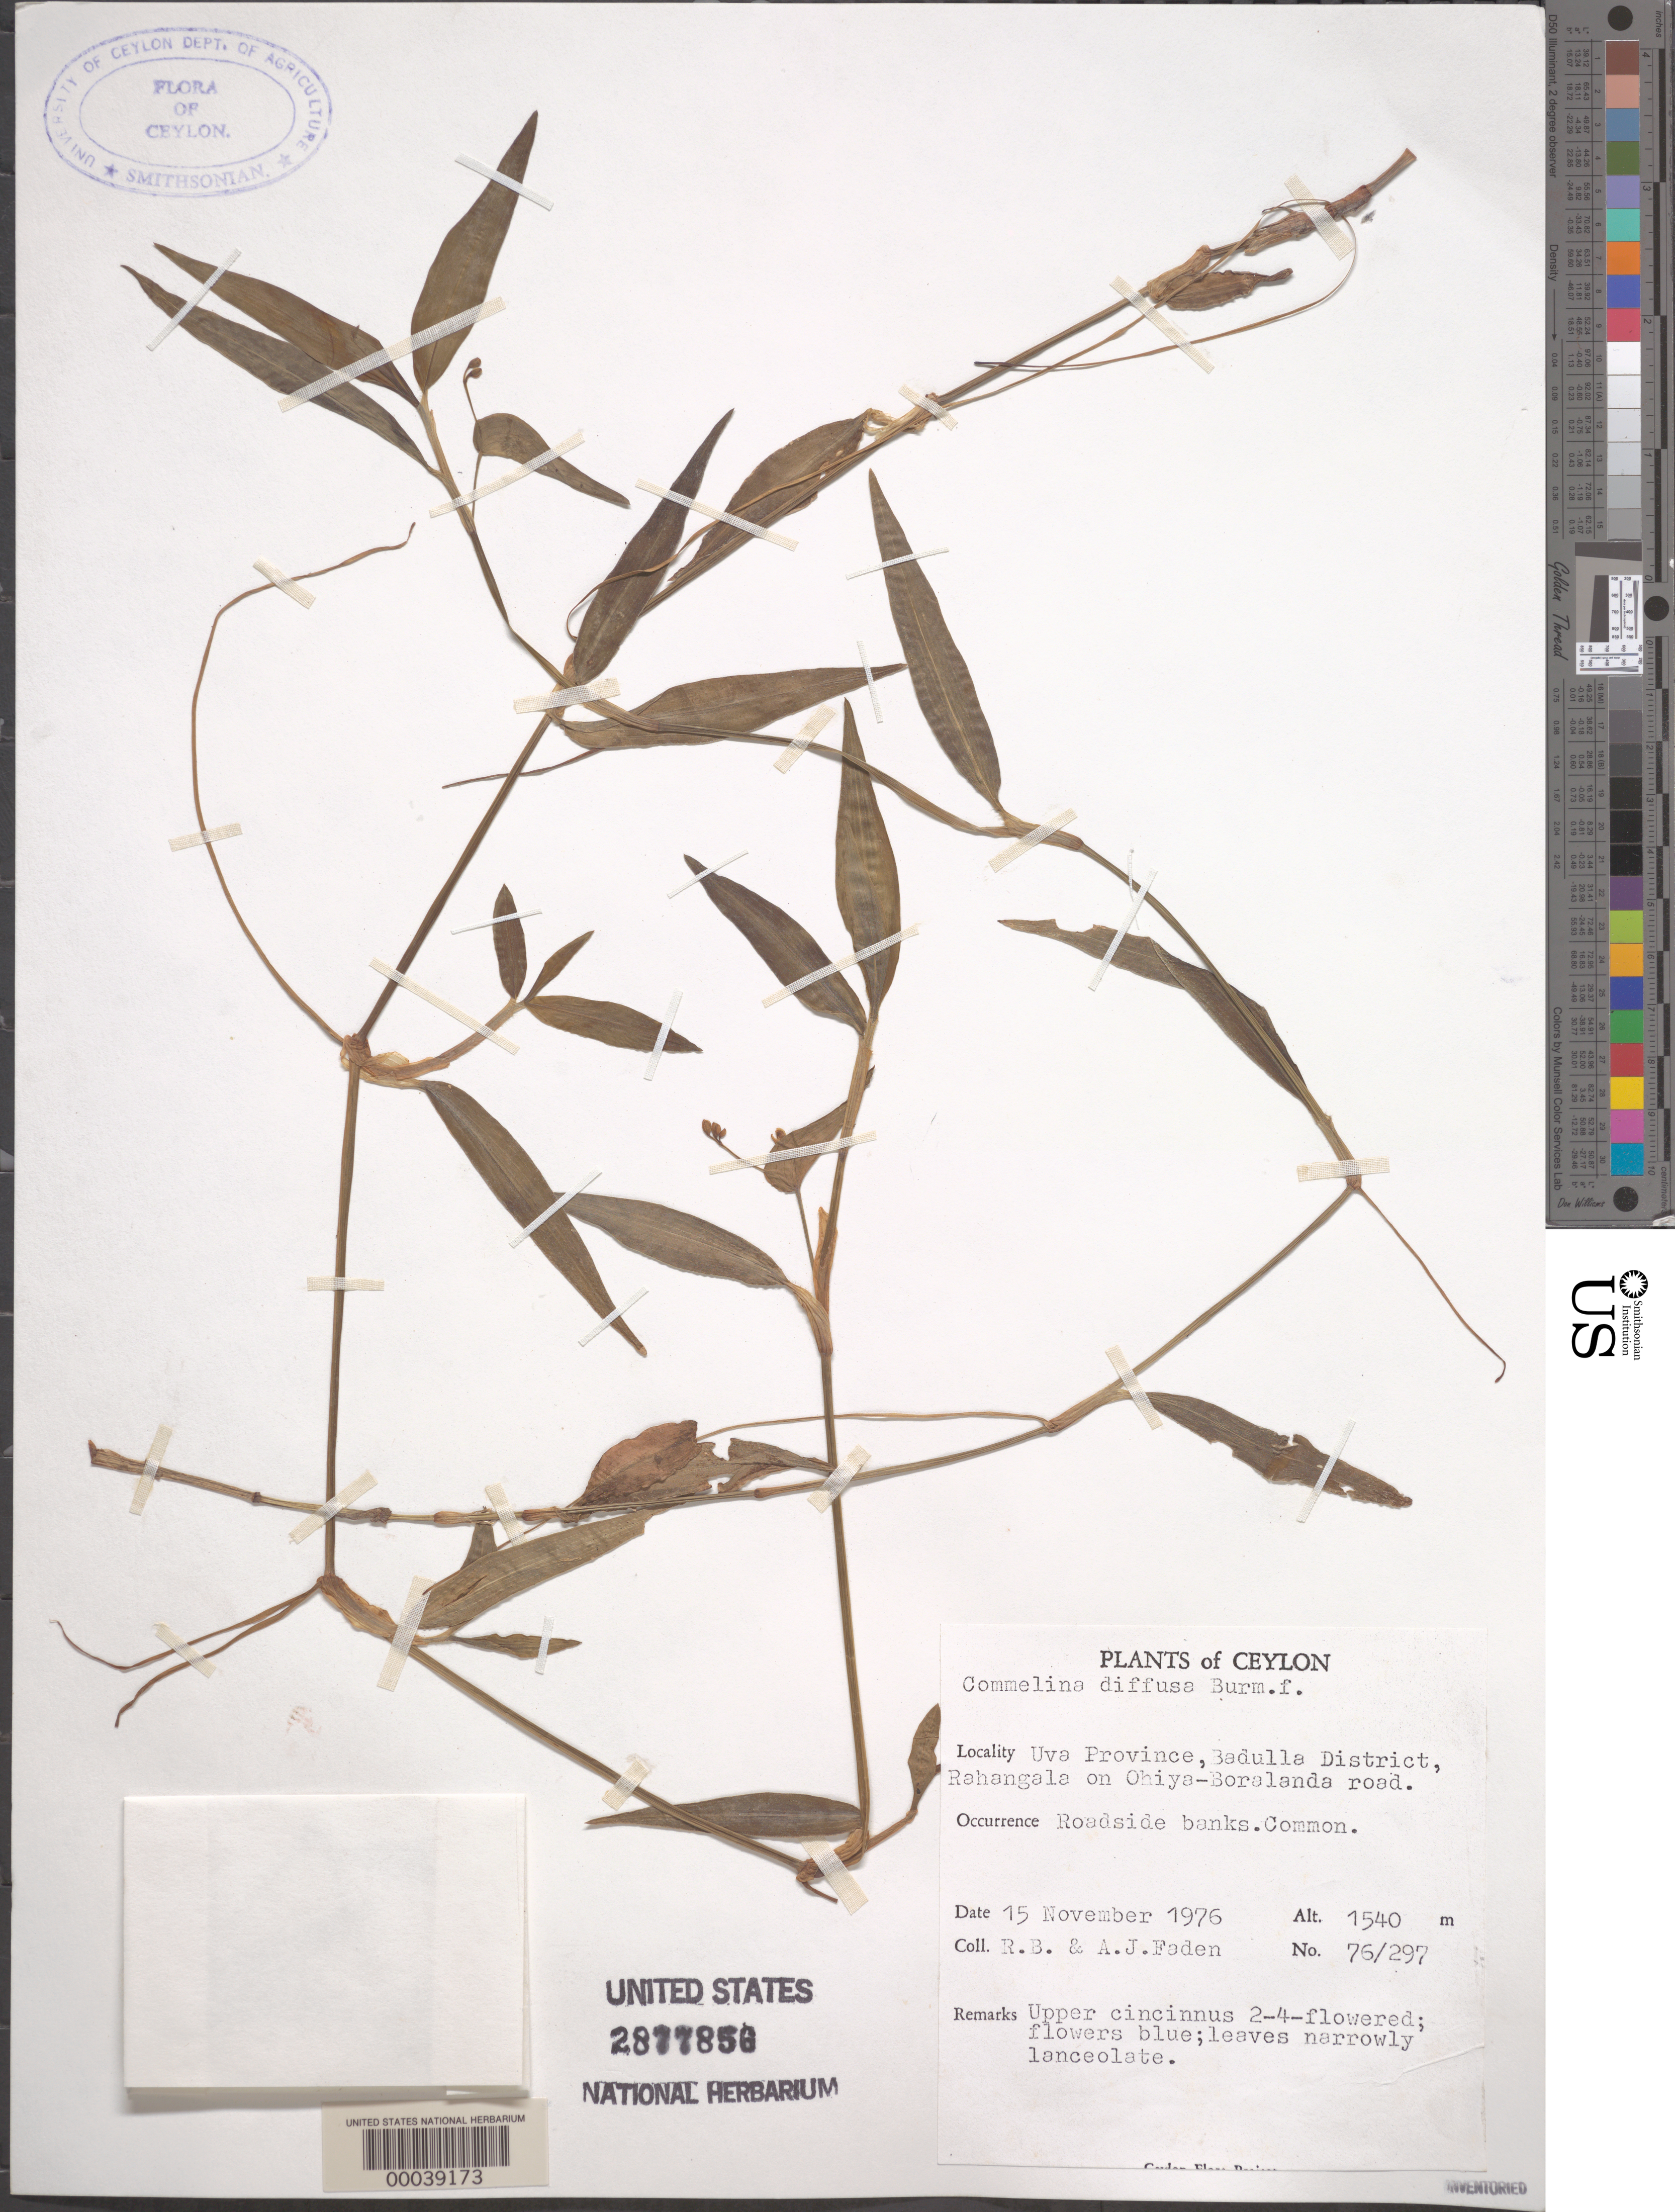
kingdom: Plantae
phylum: Tracheophyta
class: Liliopsida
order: Commelinales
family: Commelinaceae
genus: Commelina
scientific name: Commelina diffusa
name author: Burm. f.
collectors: R. B. Faden & A. J. Faden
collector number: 76/297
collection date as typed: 15 Nov 1976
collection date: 1976-11-15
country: Sri Lanka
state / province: Uva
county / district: Badulla Dist.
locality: Rahangala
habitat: Roadside banks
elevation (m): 1540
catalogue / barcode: US 2877856